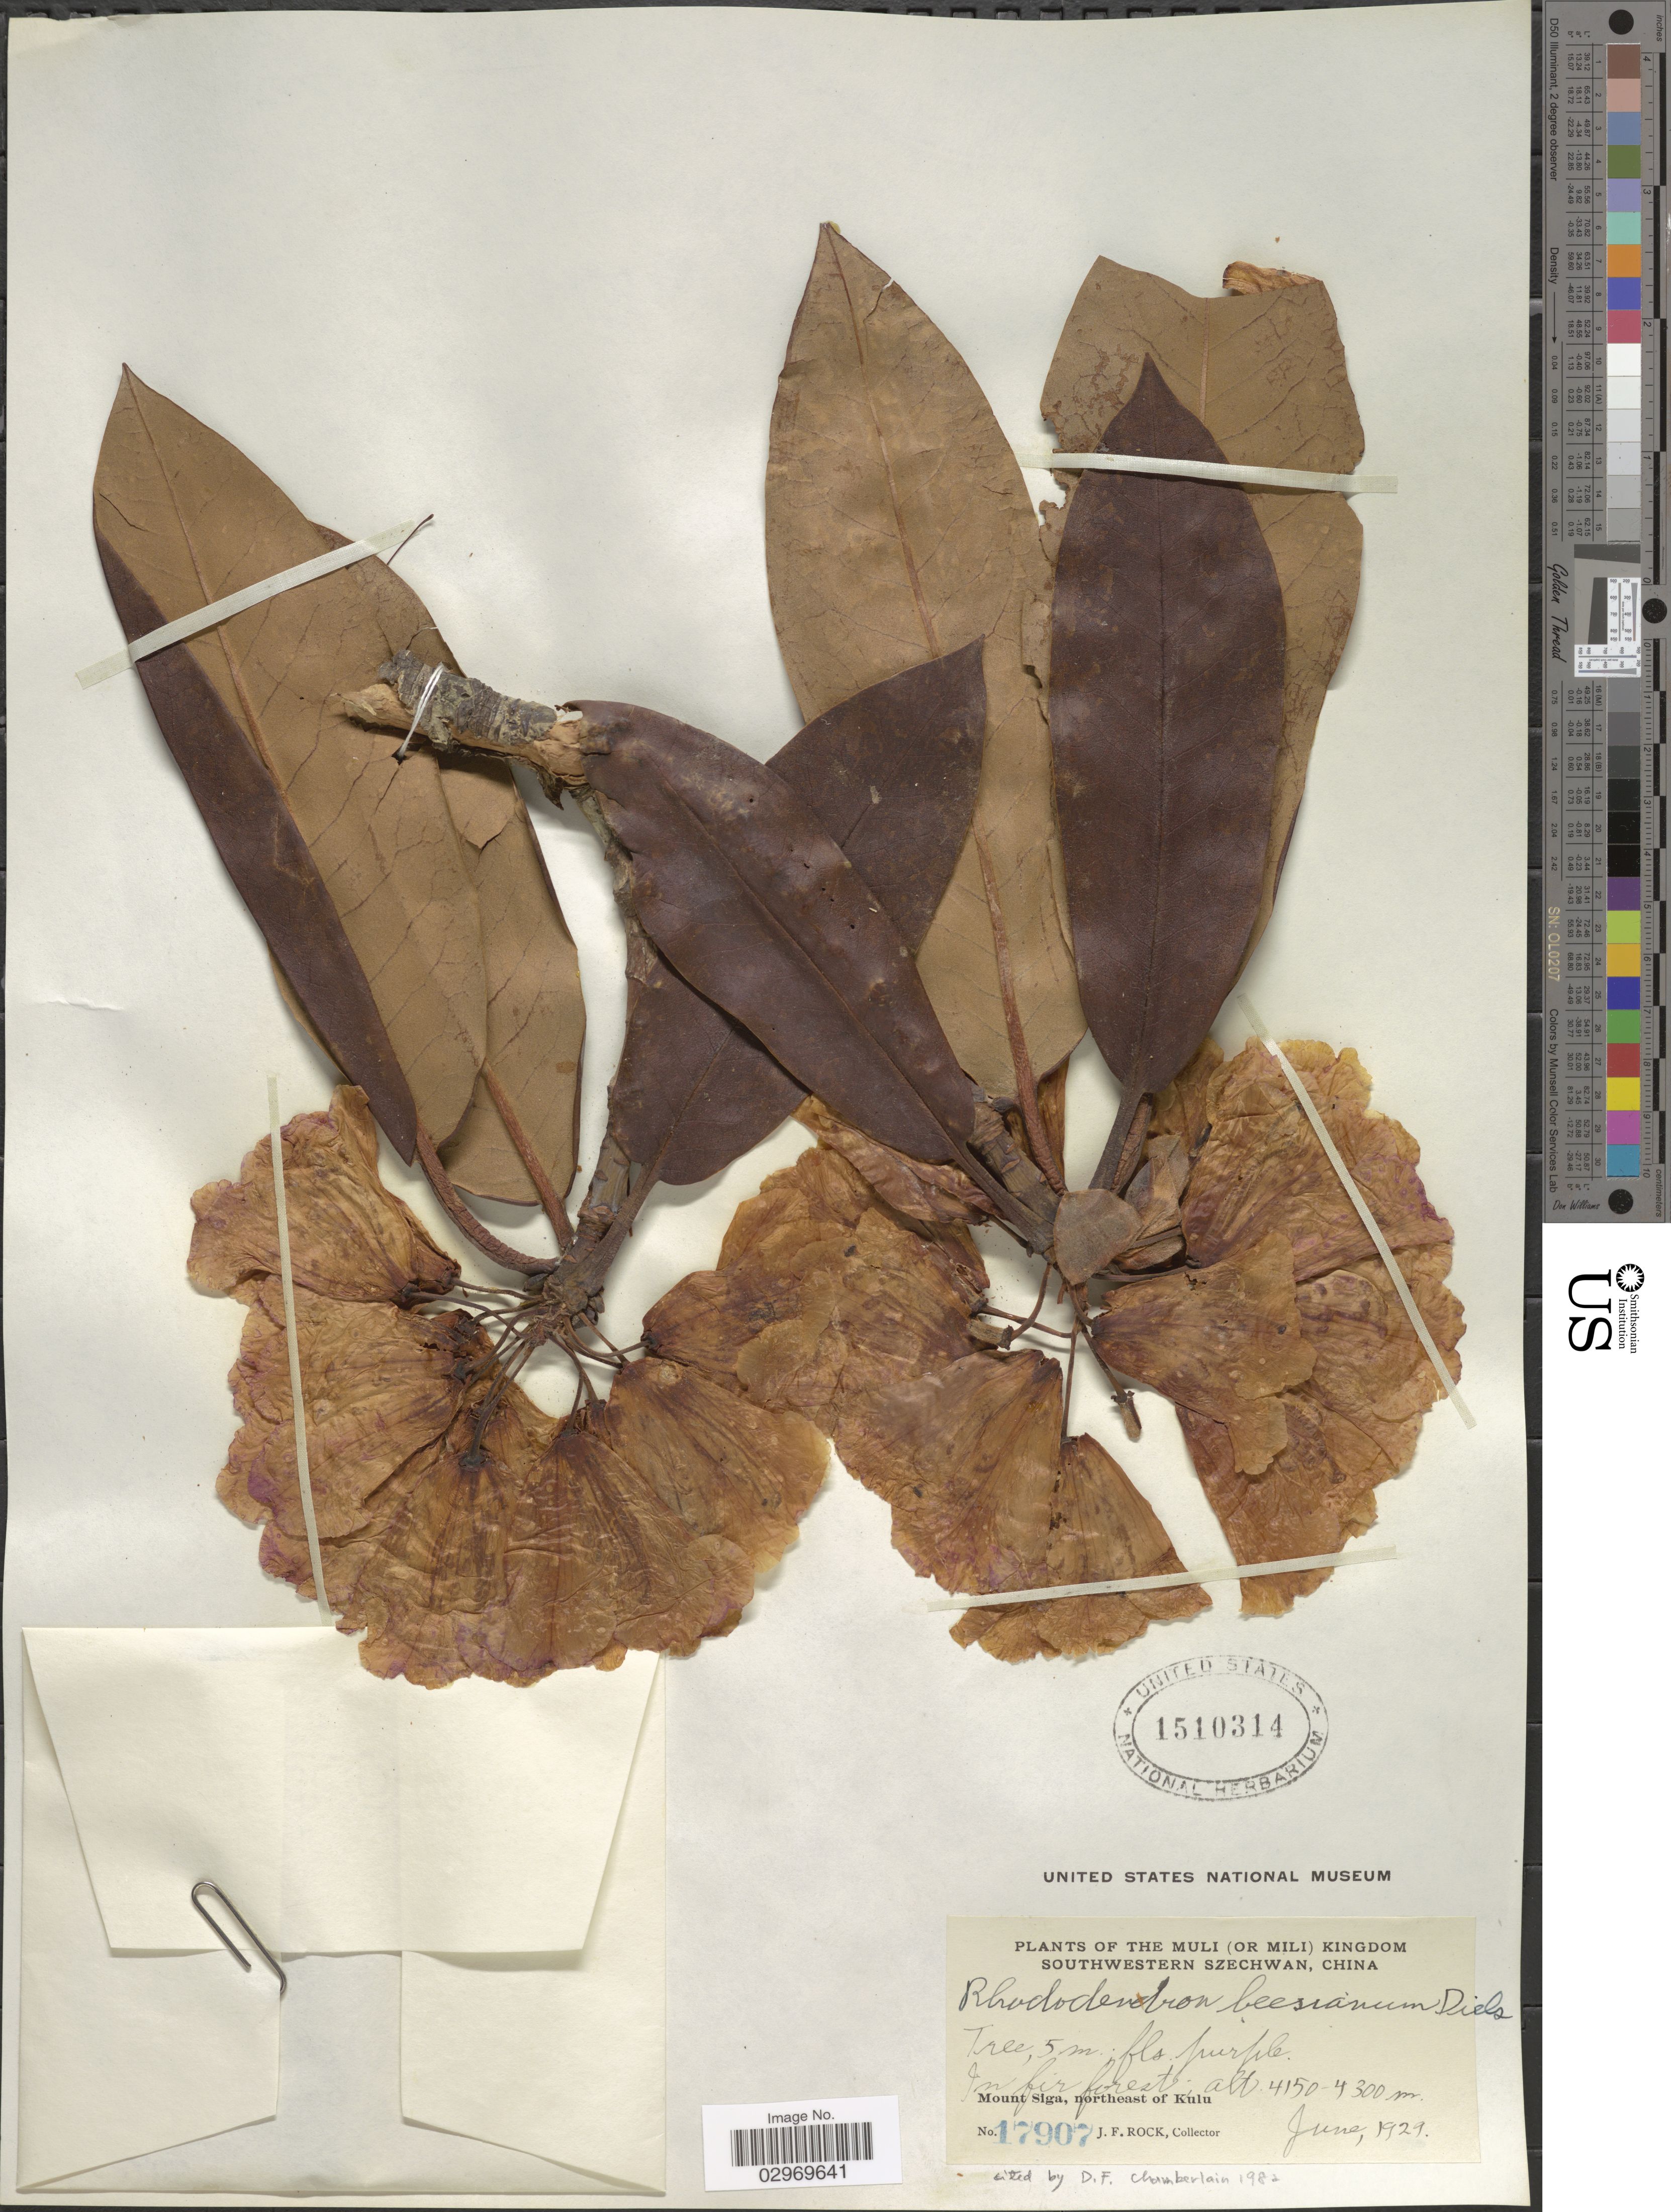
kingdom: Plantae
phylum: Tracheophyta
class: Magnoliopsida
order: Ericales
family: Ericaceae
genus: Rhododendron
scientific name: Rhododendron beesianum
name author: Diels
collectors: J. Rock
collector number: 17907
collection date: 1929-06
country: China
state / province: Sichuan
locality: The Muli (or Mili) Kingdom, Southwestern Szechwan. In fir forest. Mount Siga, northeast of Kulu.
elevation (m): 4150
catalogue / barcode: US 1510314